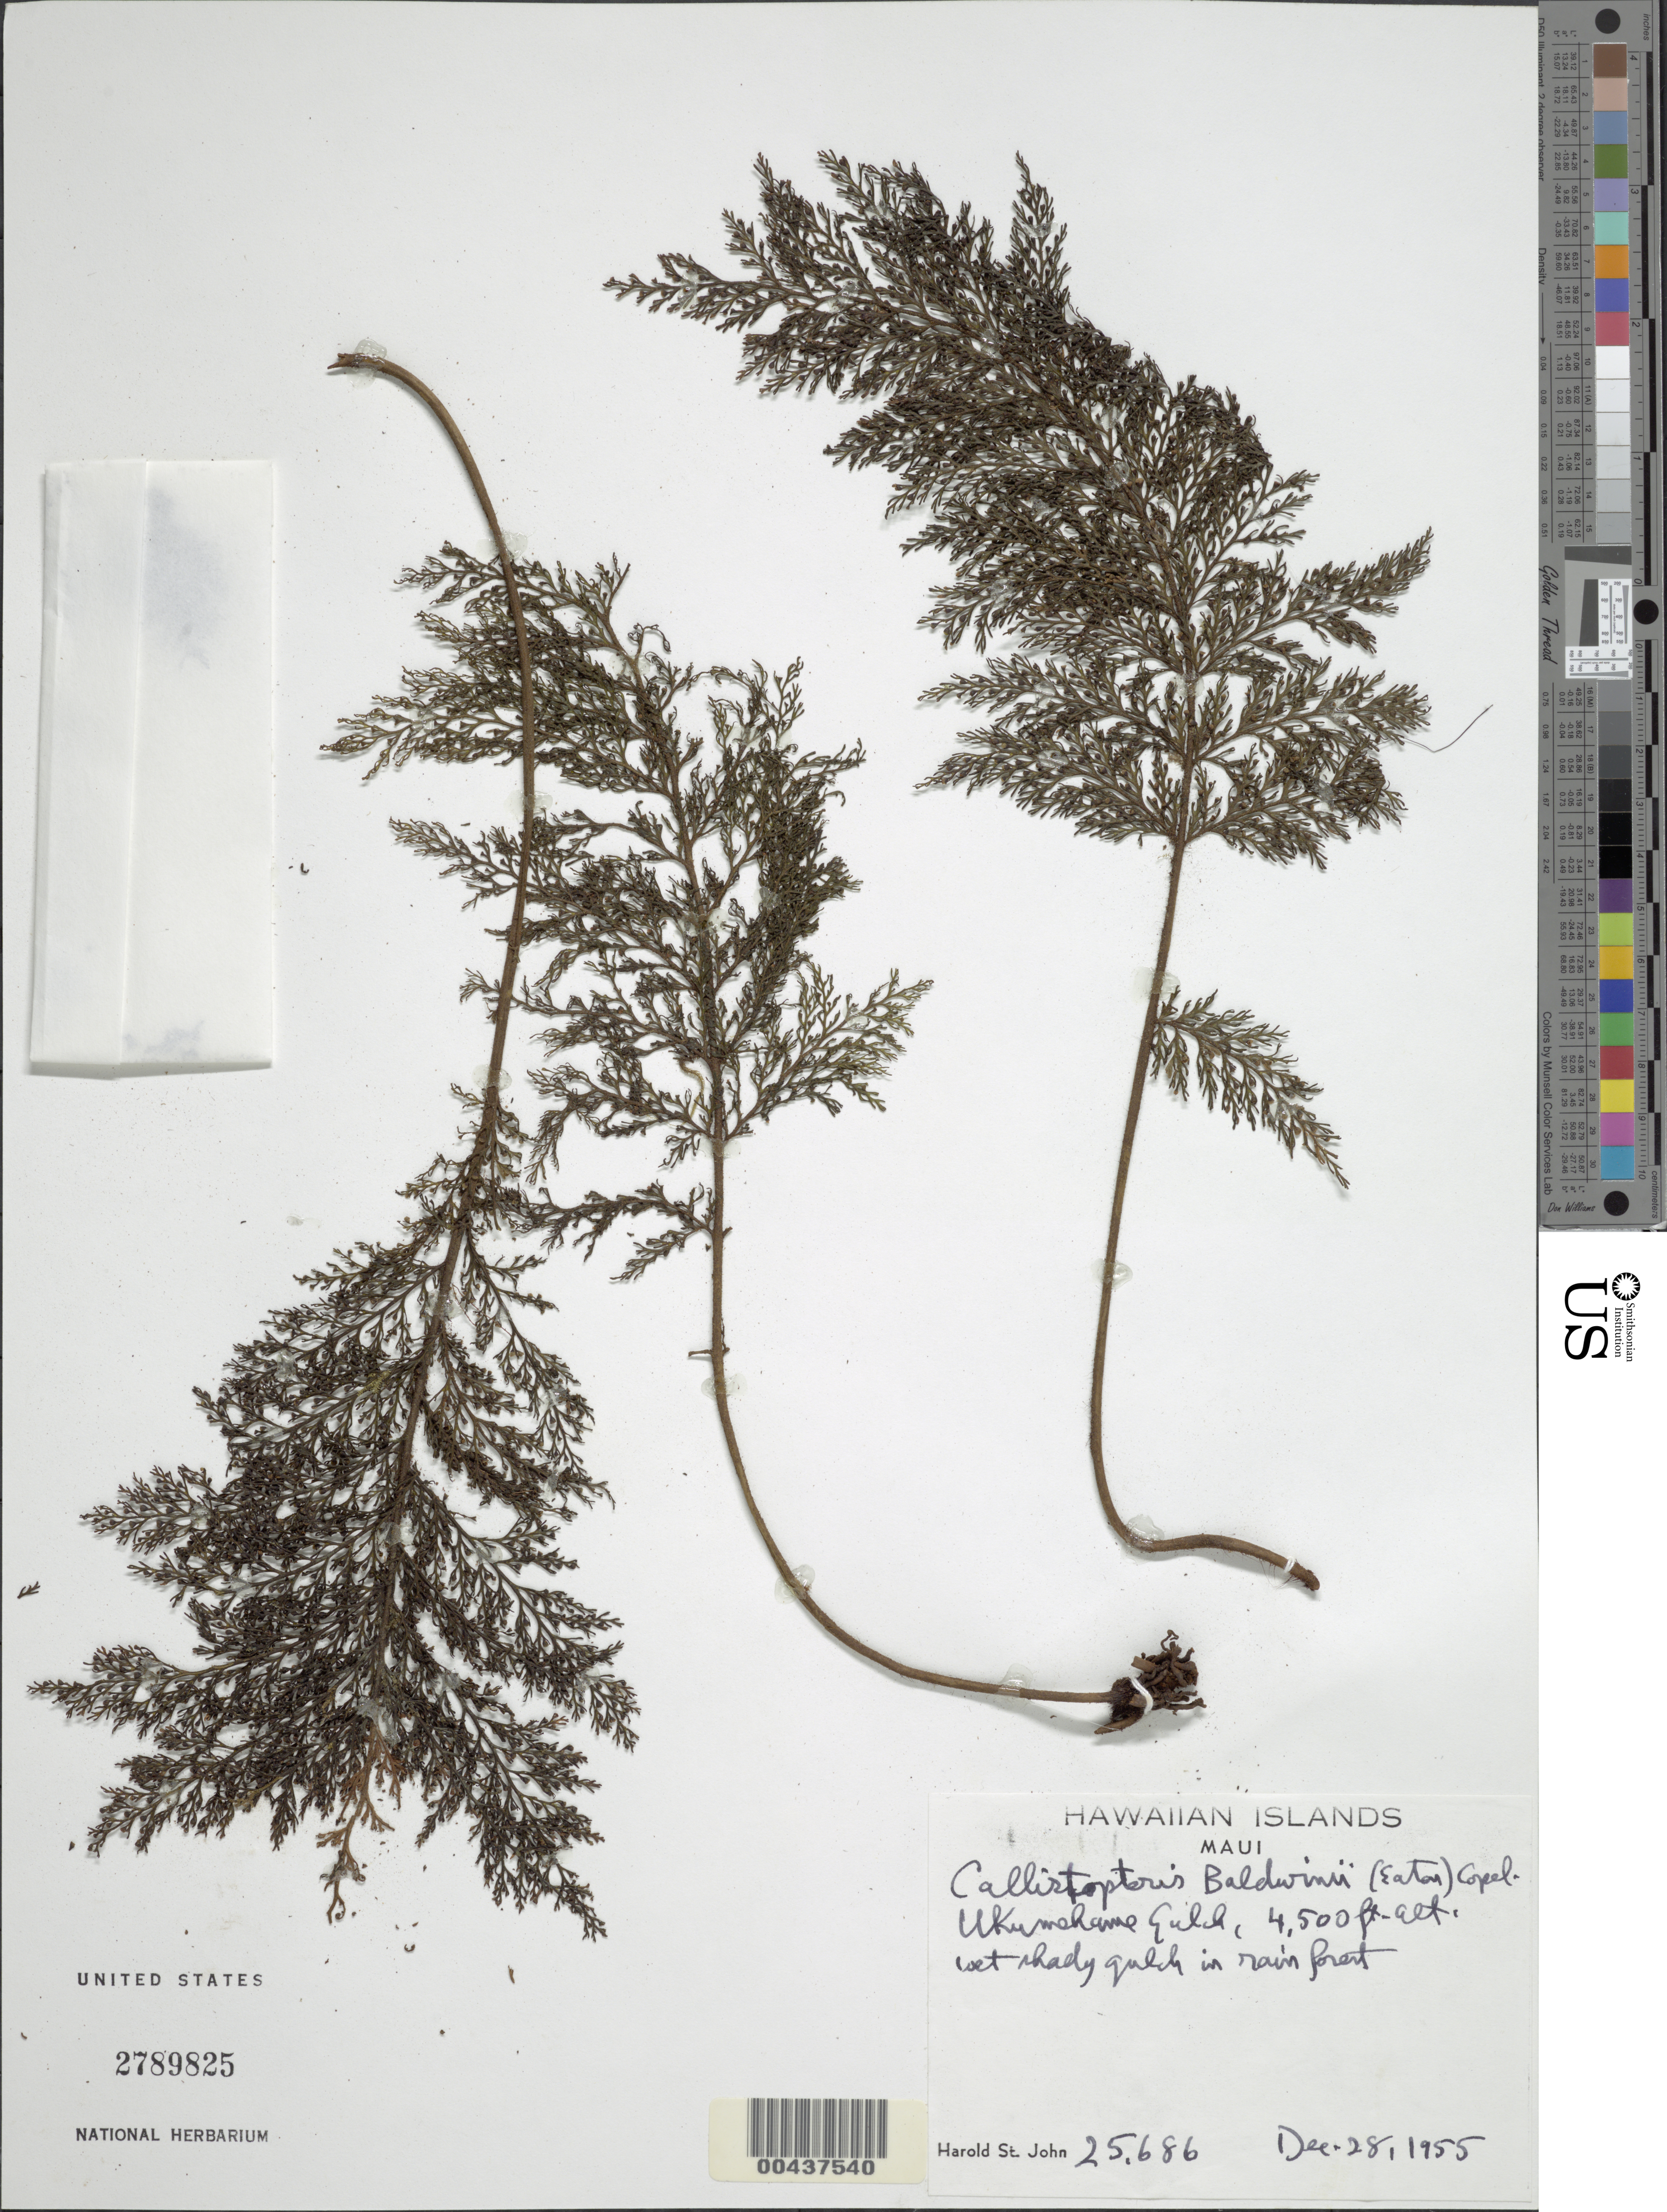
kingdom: Plantae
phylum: Tracheophyta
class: Polypodiopsida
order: Hymenophyllales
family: Hymenophyllaceae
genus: Callistopteris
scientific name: Callistopteris baueriana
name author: Copel.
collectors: H. St. John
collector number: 25686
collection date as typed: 28 Dec 1955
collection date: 1955-12-28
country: United States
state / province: Hawaii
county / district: Maui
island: Maui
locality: Ukumehame Gulch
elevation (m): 1372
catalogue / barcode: US 2789825